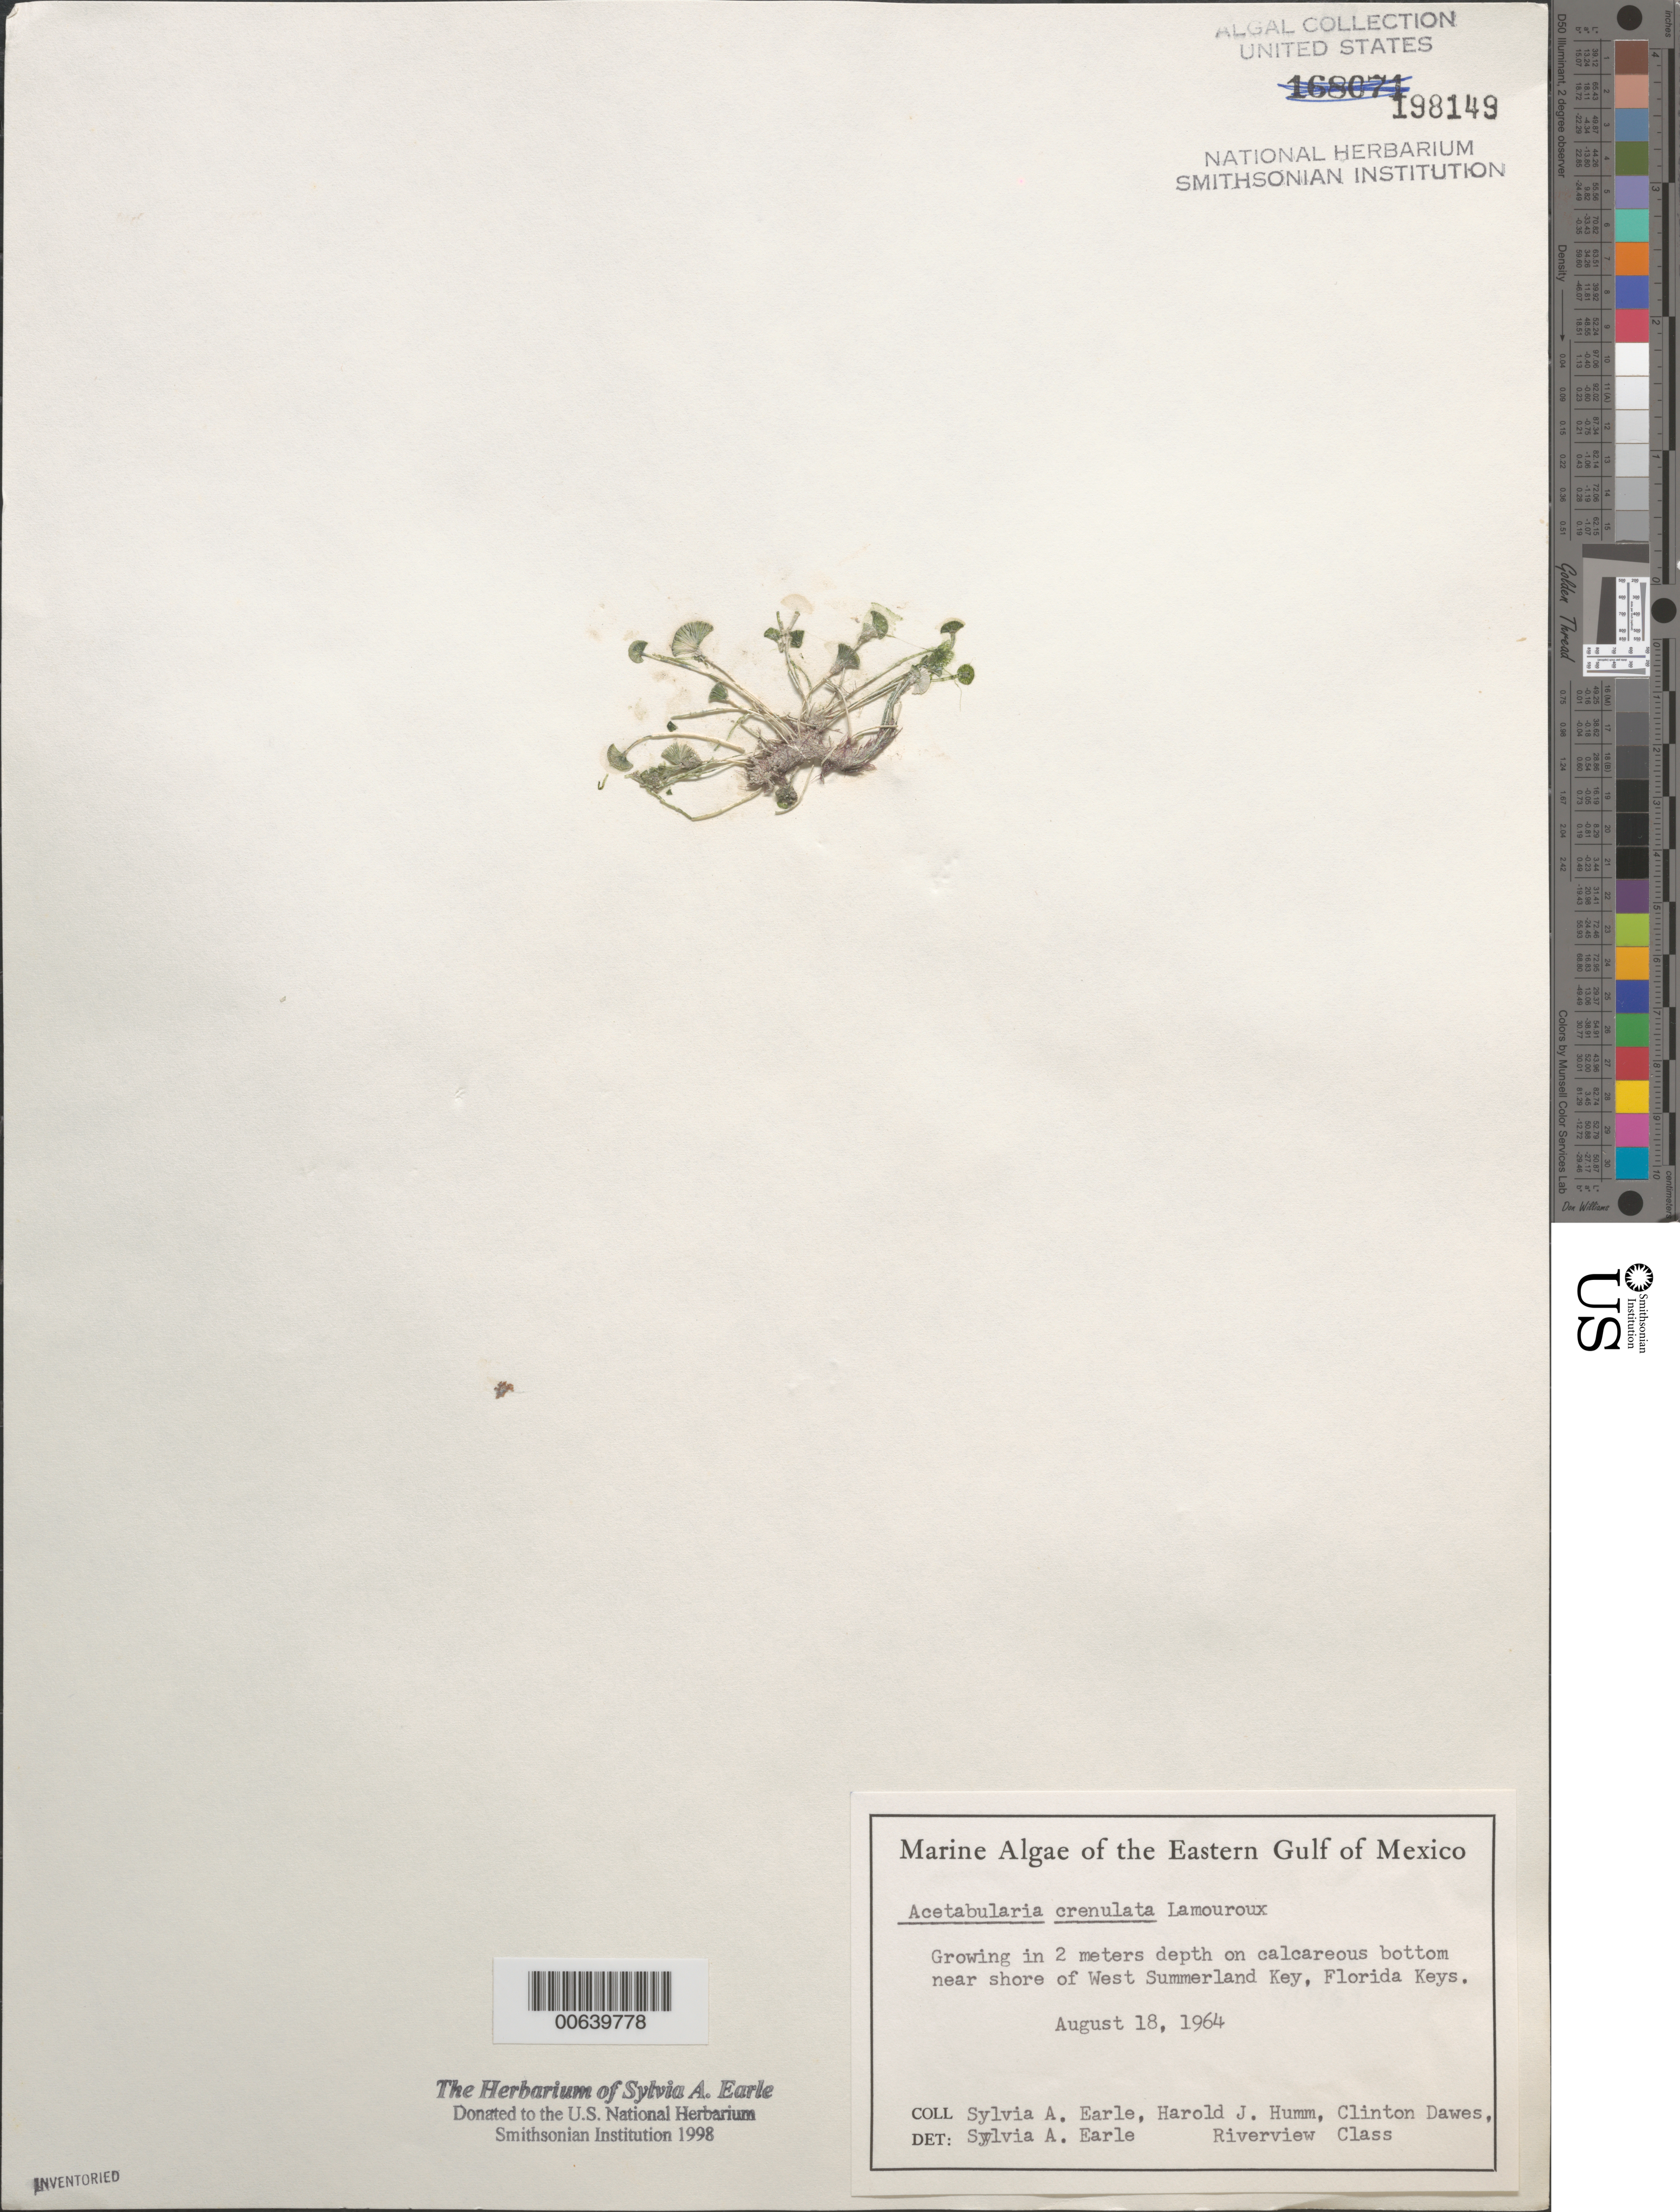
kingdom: Plantae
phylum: Chlorophyta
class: Ulvophyceae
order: Dasycladales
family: Polyphysaceae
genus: Acetabularia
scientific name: Acetabularia acetabulum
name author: J.V.Lamouroux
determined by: Earle, S. A.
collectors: S. A. Earle, H. J. Humm, C. Dawes & Riverview Class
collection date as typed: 18 Aug 1964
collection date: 1964-08-18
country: United States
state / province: Florida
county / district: Monroe County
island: West Summerland Key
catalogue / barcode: US 198149